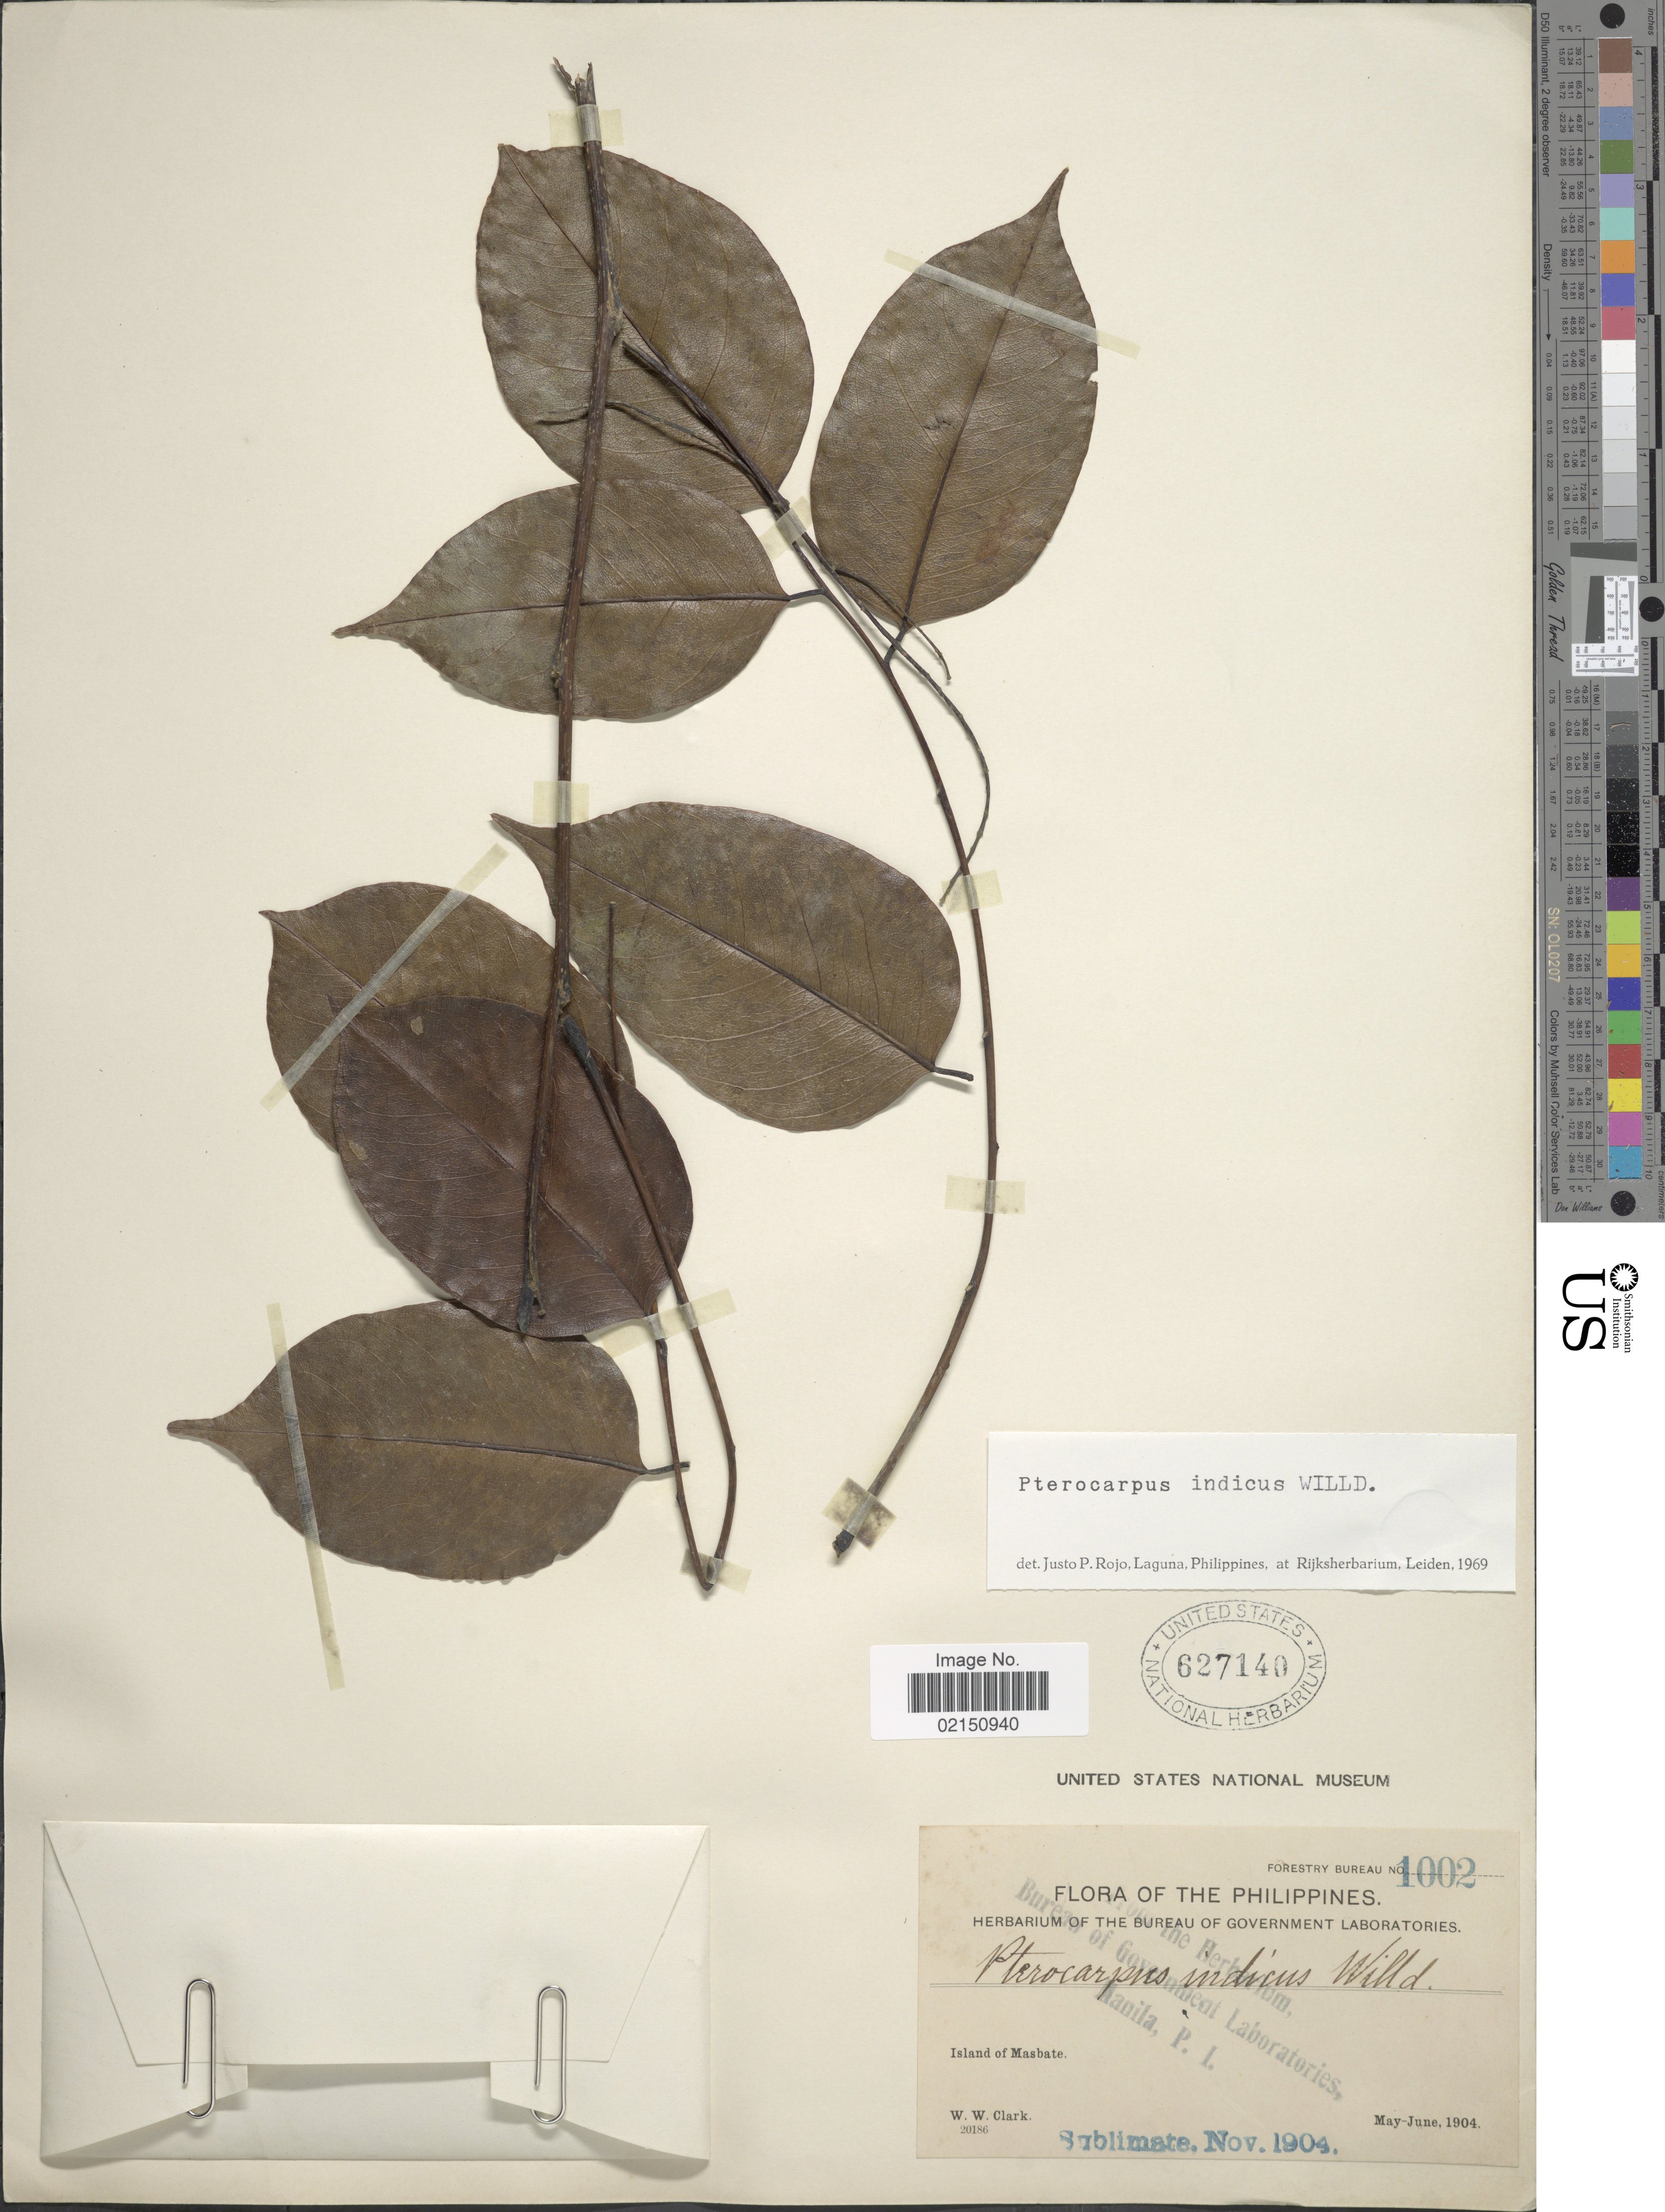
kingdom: Plantae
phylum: Tracheophyta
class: Magnoliopsida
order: Fabales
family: Fabaceae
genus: Pterocarpus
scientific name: Pterocarpus indicus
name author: Willd.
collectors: W. W. Clark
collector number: Forestry Bureau 1002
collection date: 1904-05/1904-06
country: Philippines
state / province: Bicol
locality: Island of Masbate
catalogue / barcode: US 627140